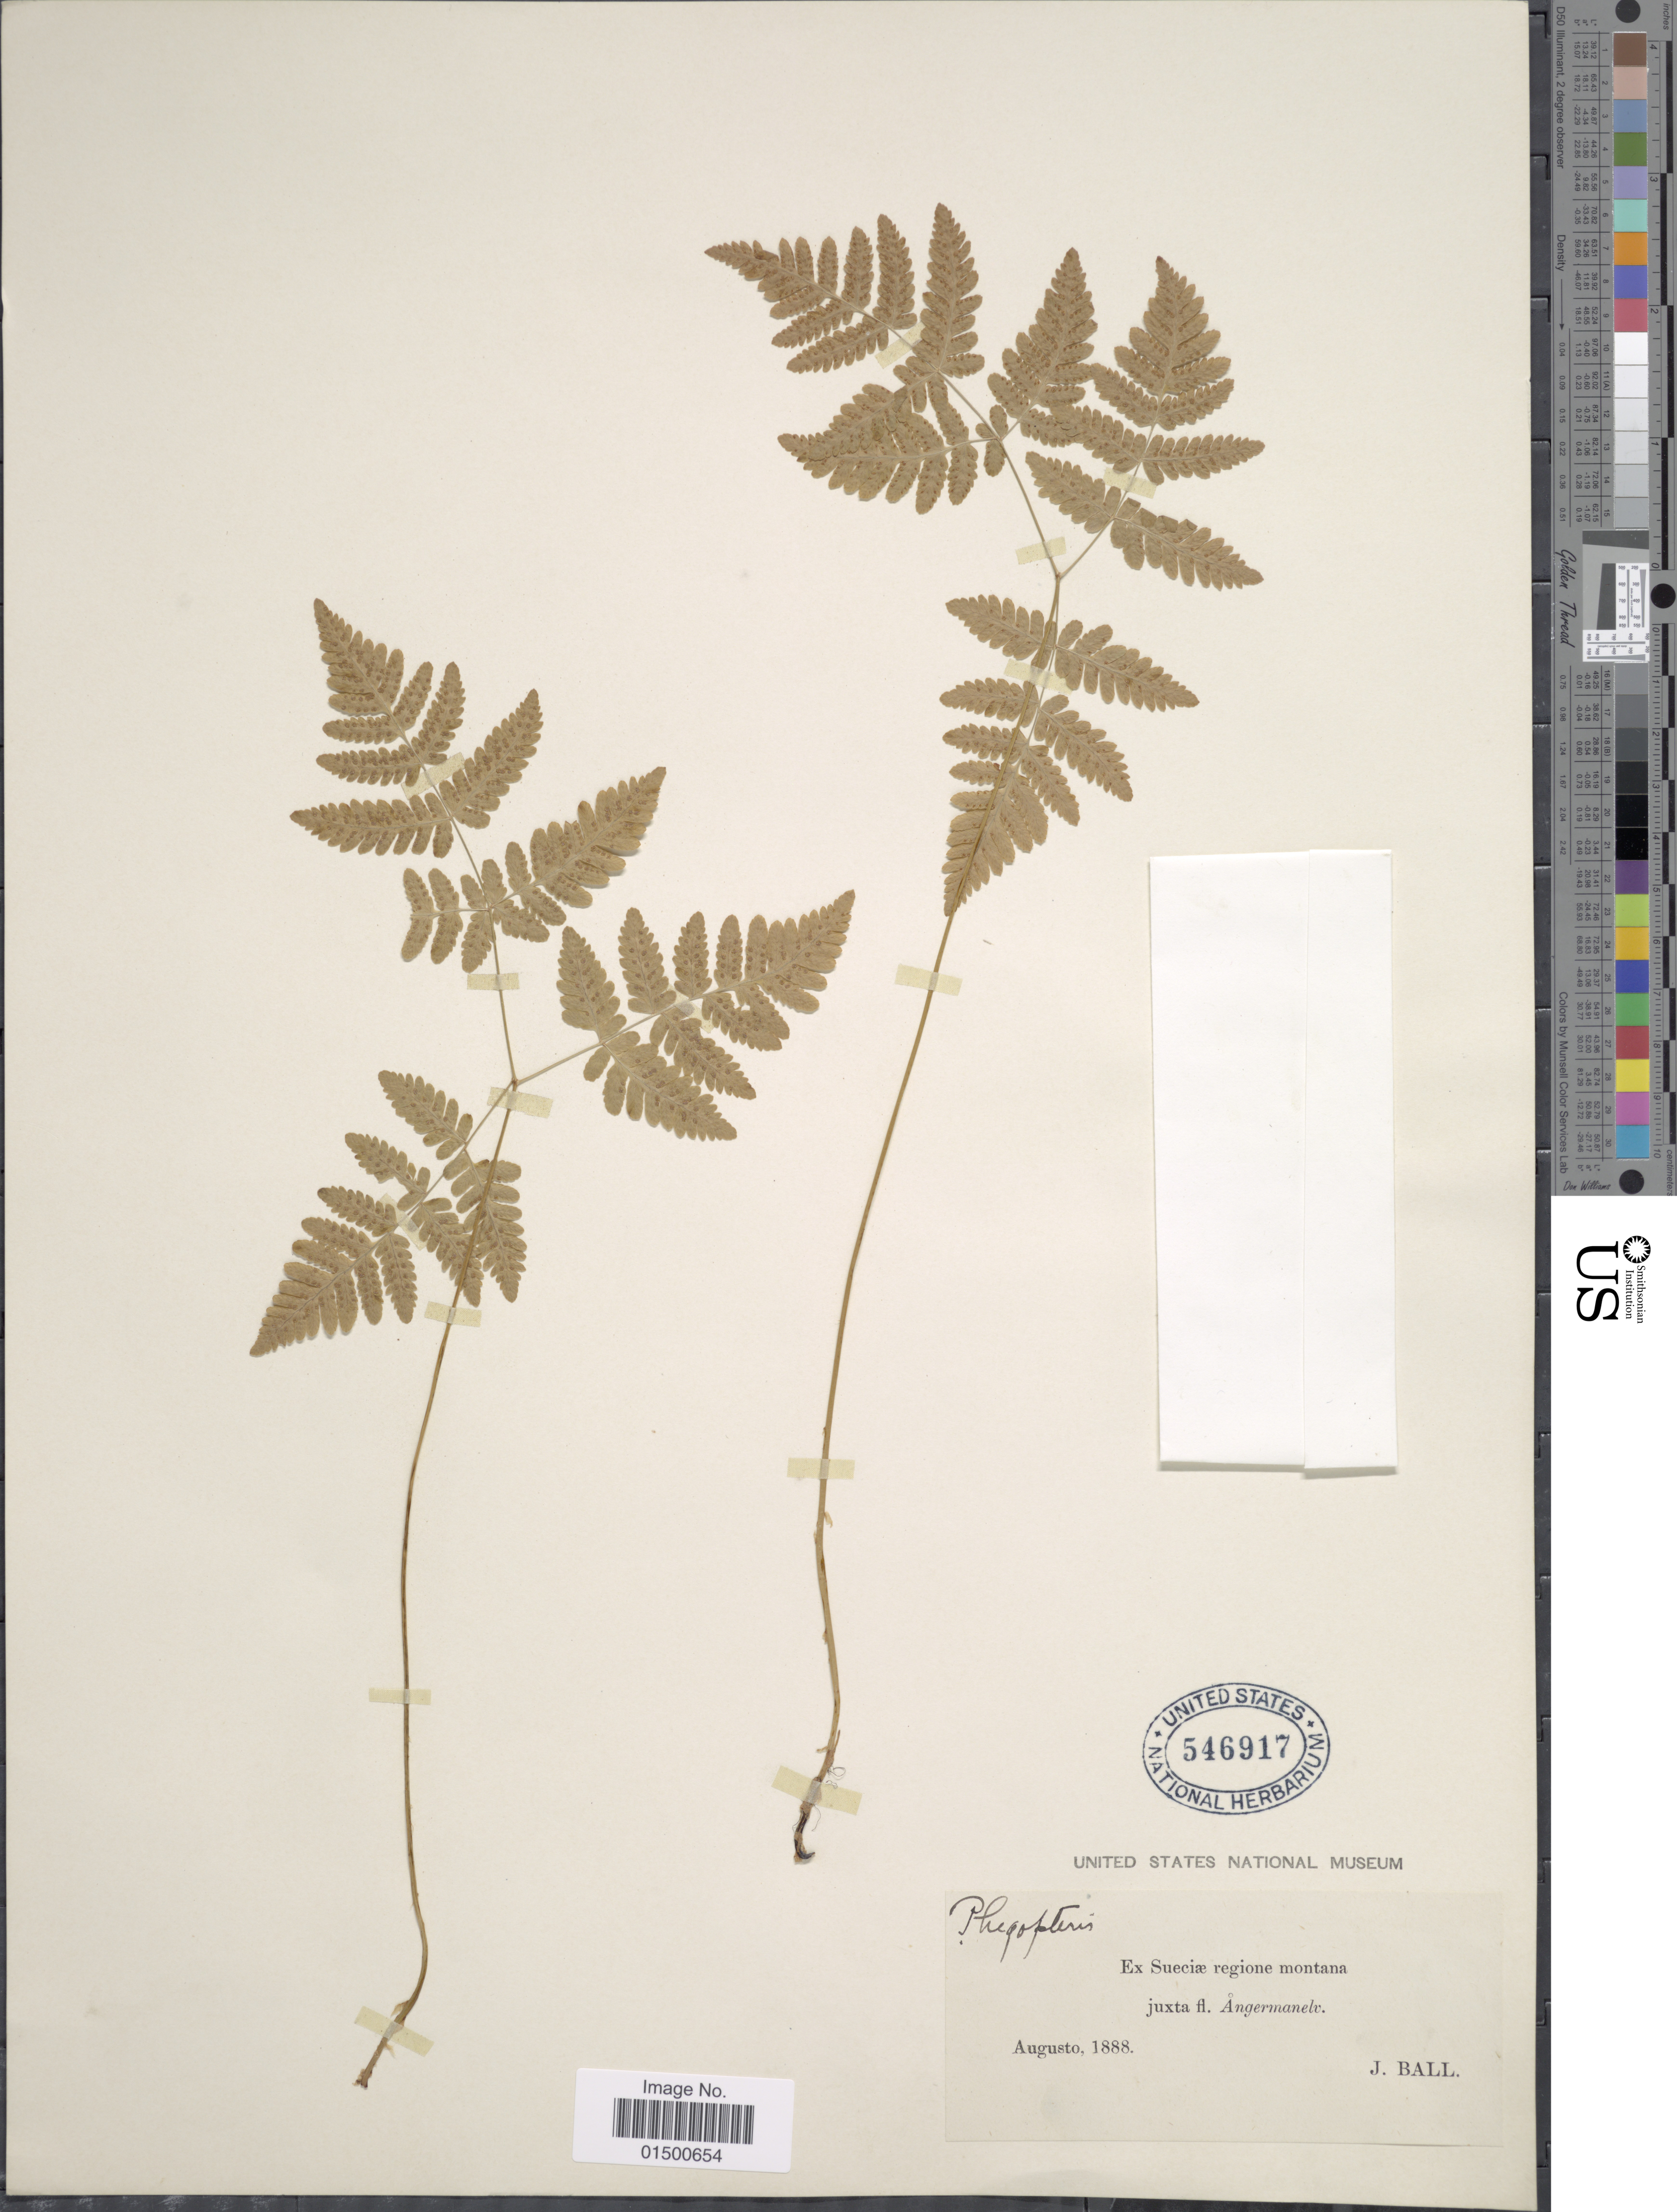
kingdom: Plantae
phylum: Tracheophyta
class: Polypodiopsida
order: Polypodiales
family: Cystopteridaceae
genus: Gymnocarpium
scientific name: Gymnocarpium disjunctum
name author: (Rupr.) Ching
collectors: J. Ball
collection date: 1888-08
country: Sweden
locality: Angermanelv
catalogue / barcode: US 546917